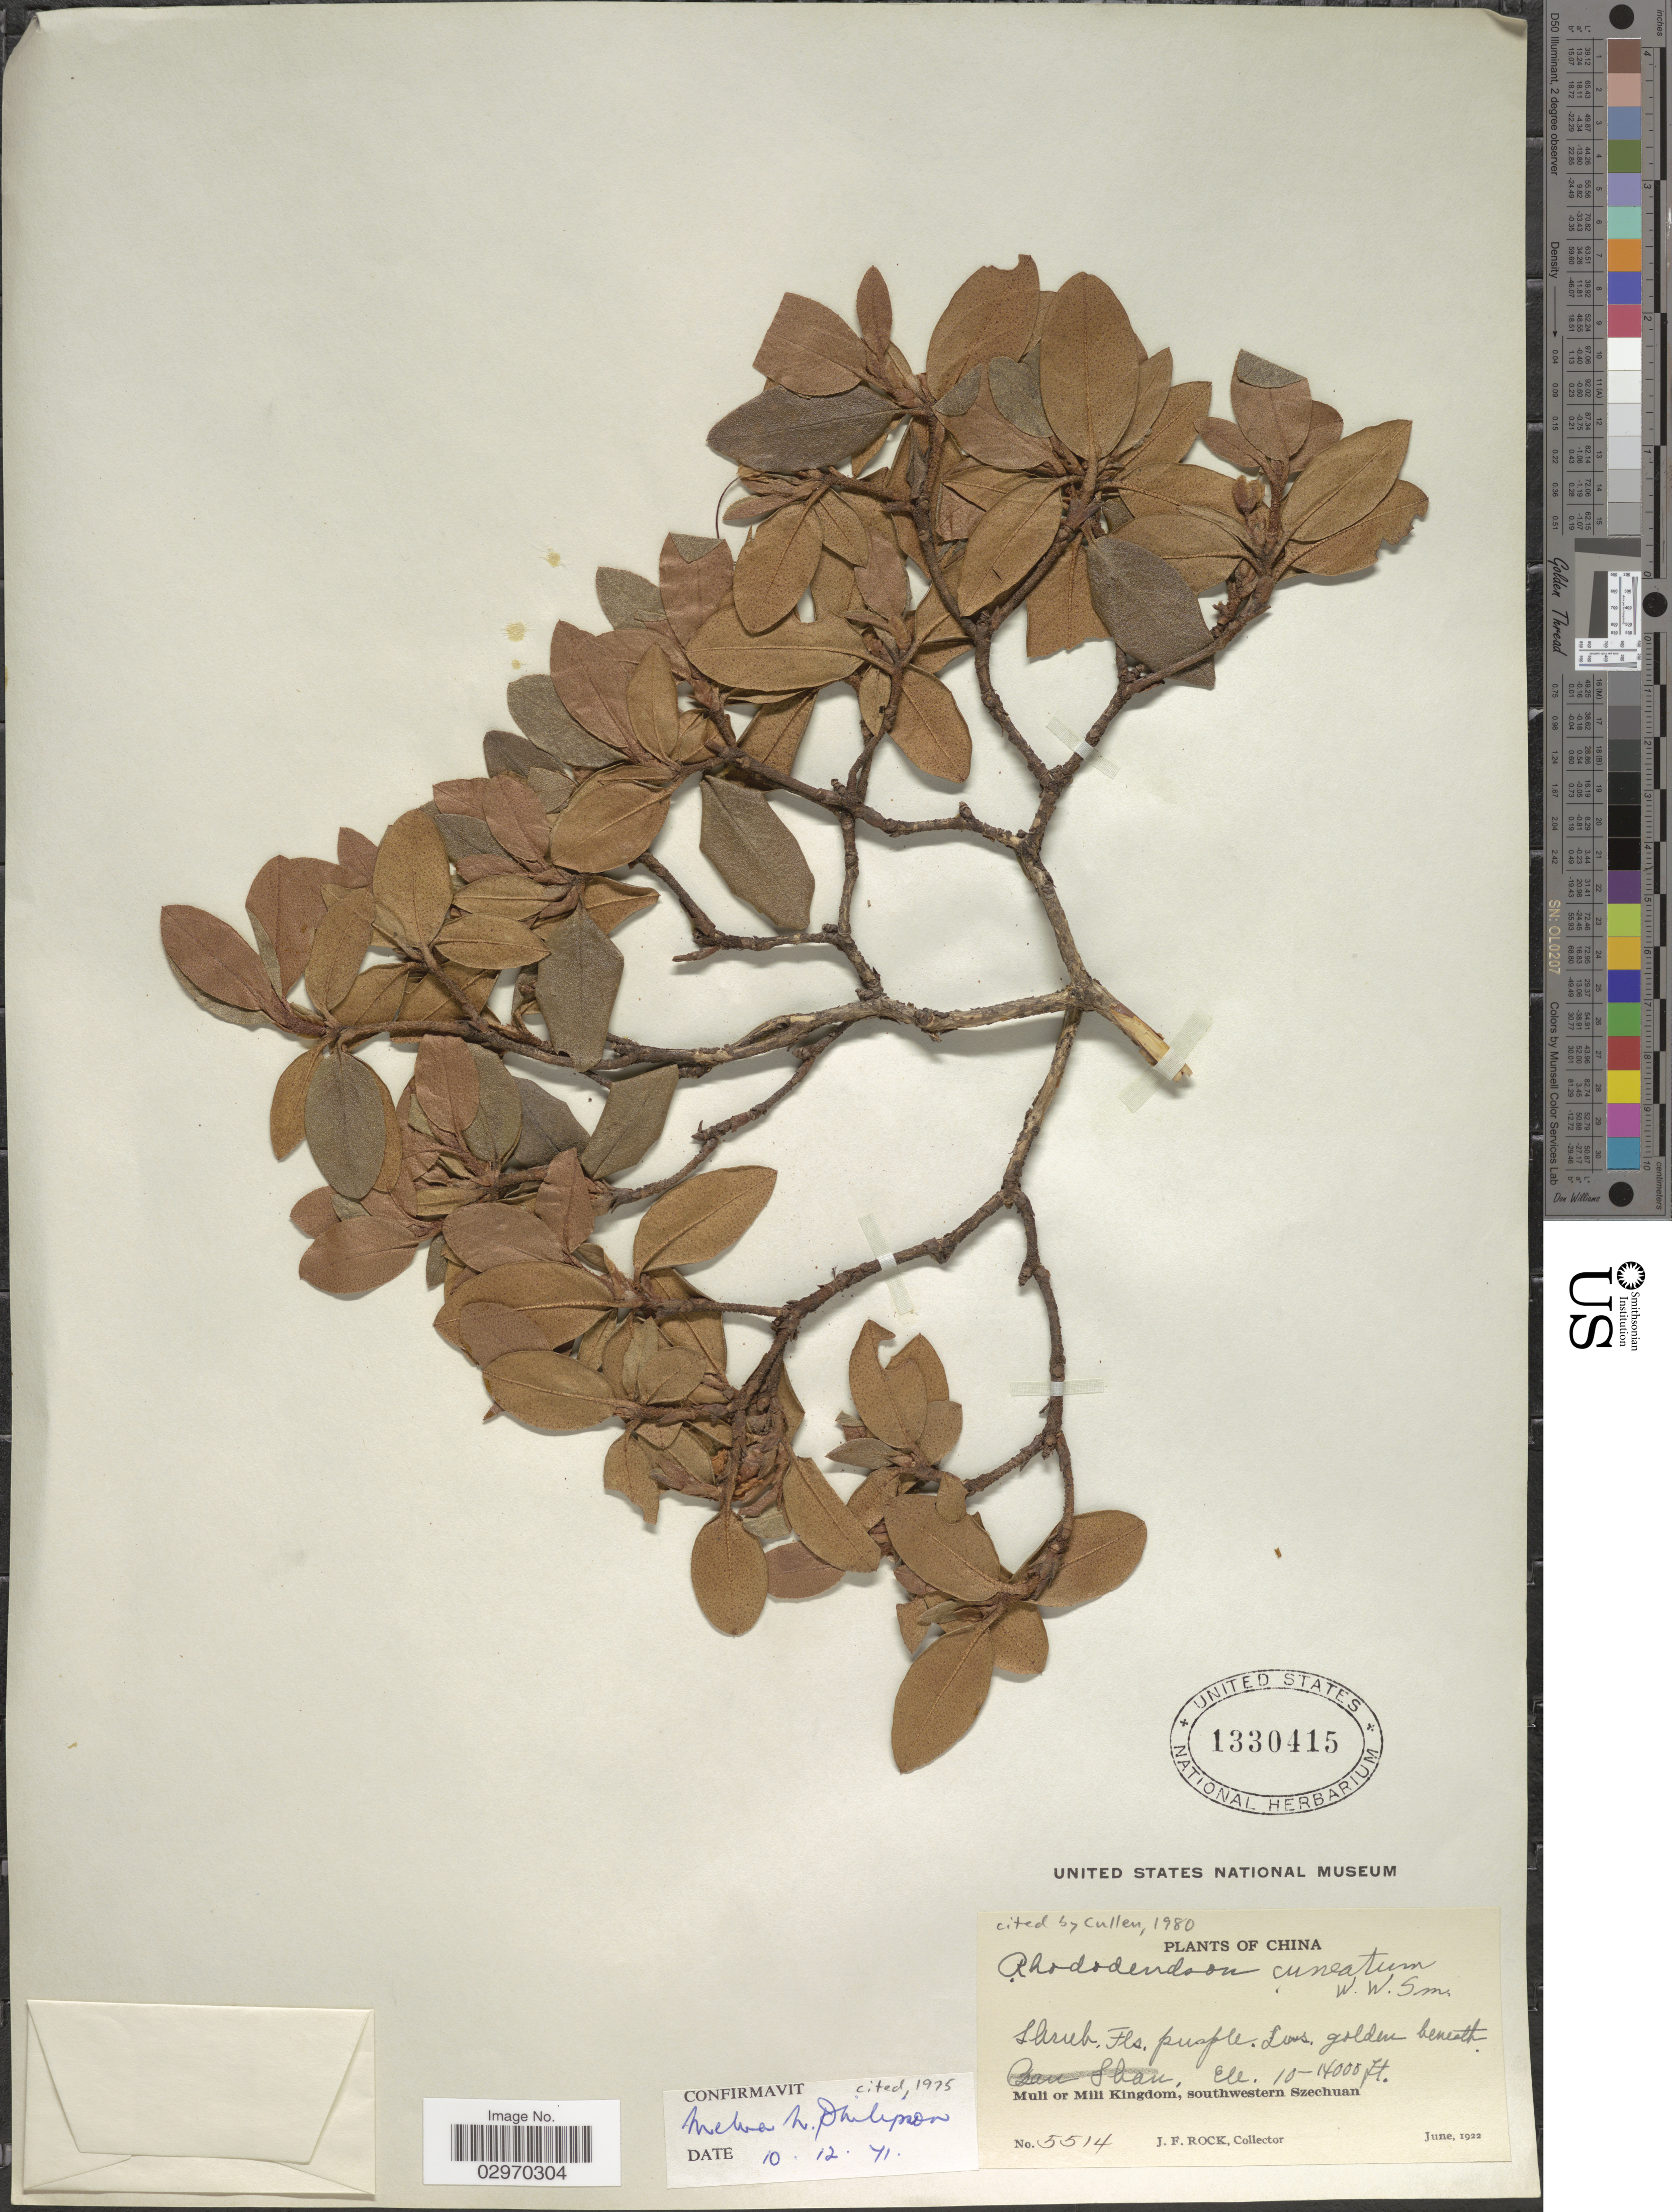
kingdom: Plantae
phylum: Tracheophyta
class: Magnoliopsida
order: Ericales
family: Ericaceae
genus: Rhododendron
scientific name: Rhododendron cuneatum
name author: W.W. Sm.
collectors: J. Rock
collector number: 5514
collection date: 1922-06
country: China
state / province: Sichuan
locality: Muli of Mili Kingdom, southwestern Szechuan.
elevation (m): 3048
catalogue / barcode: US 1330415